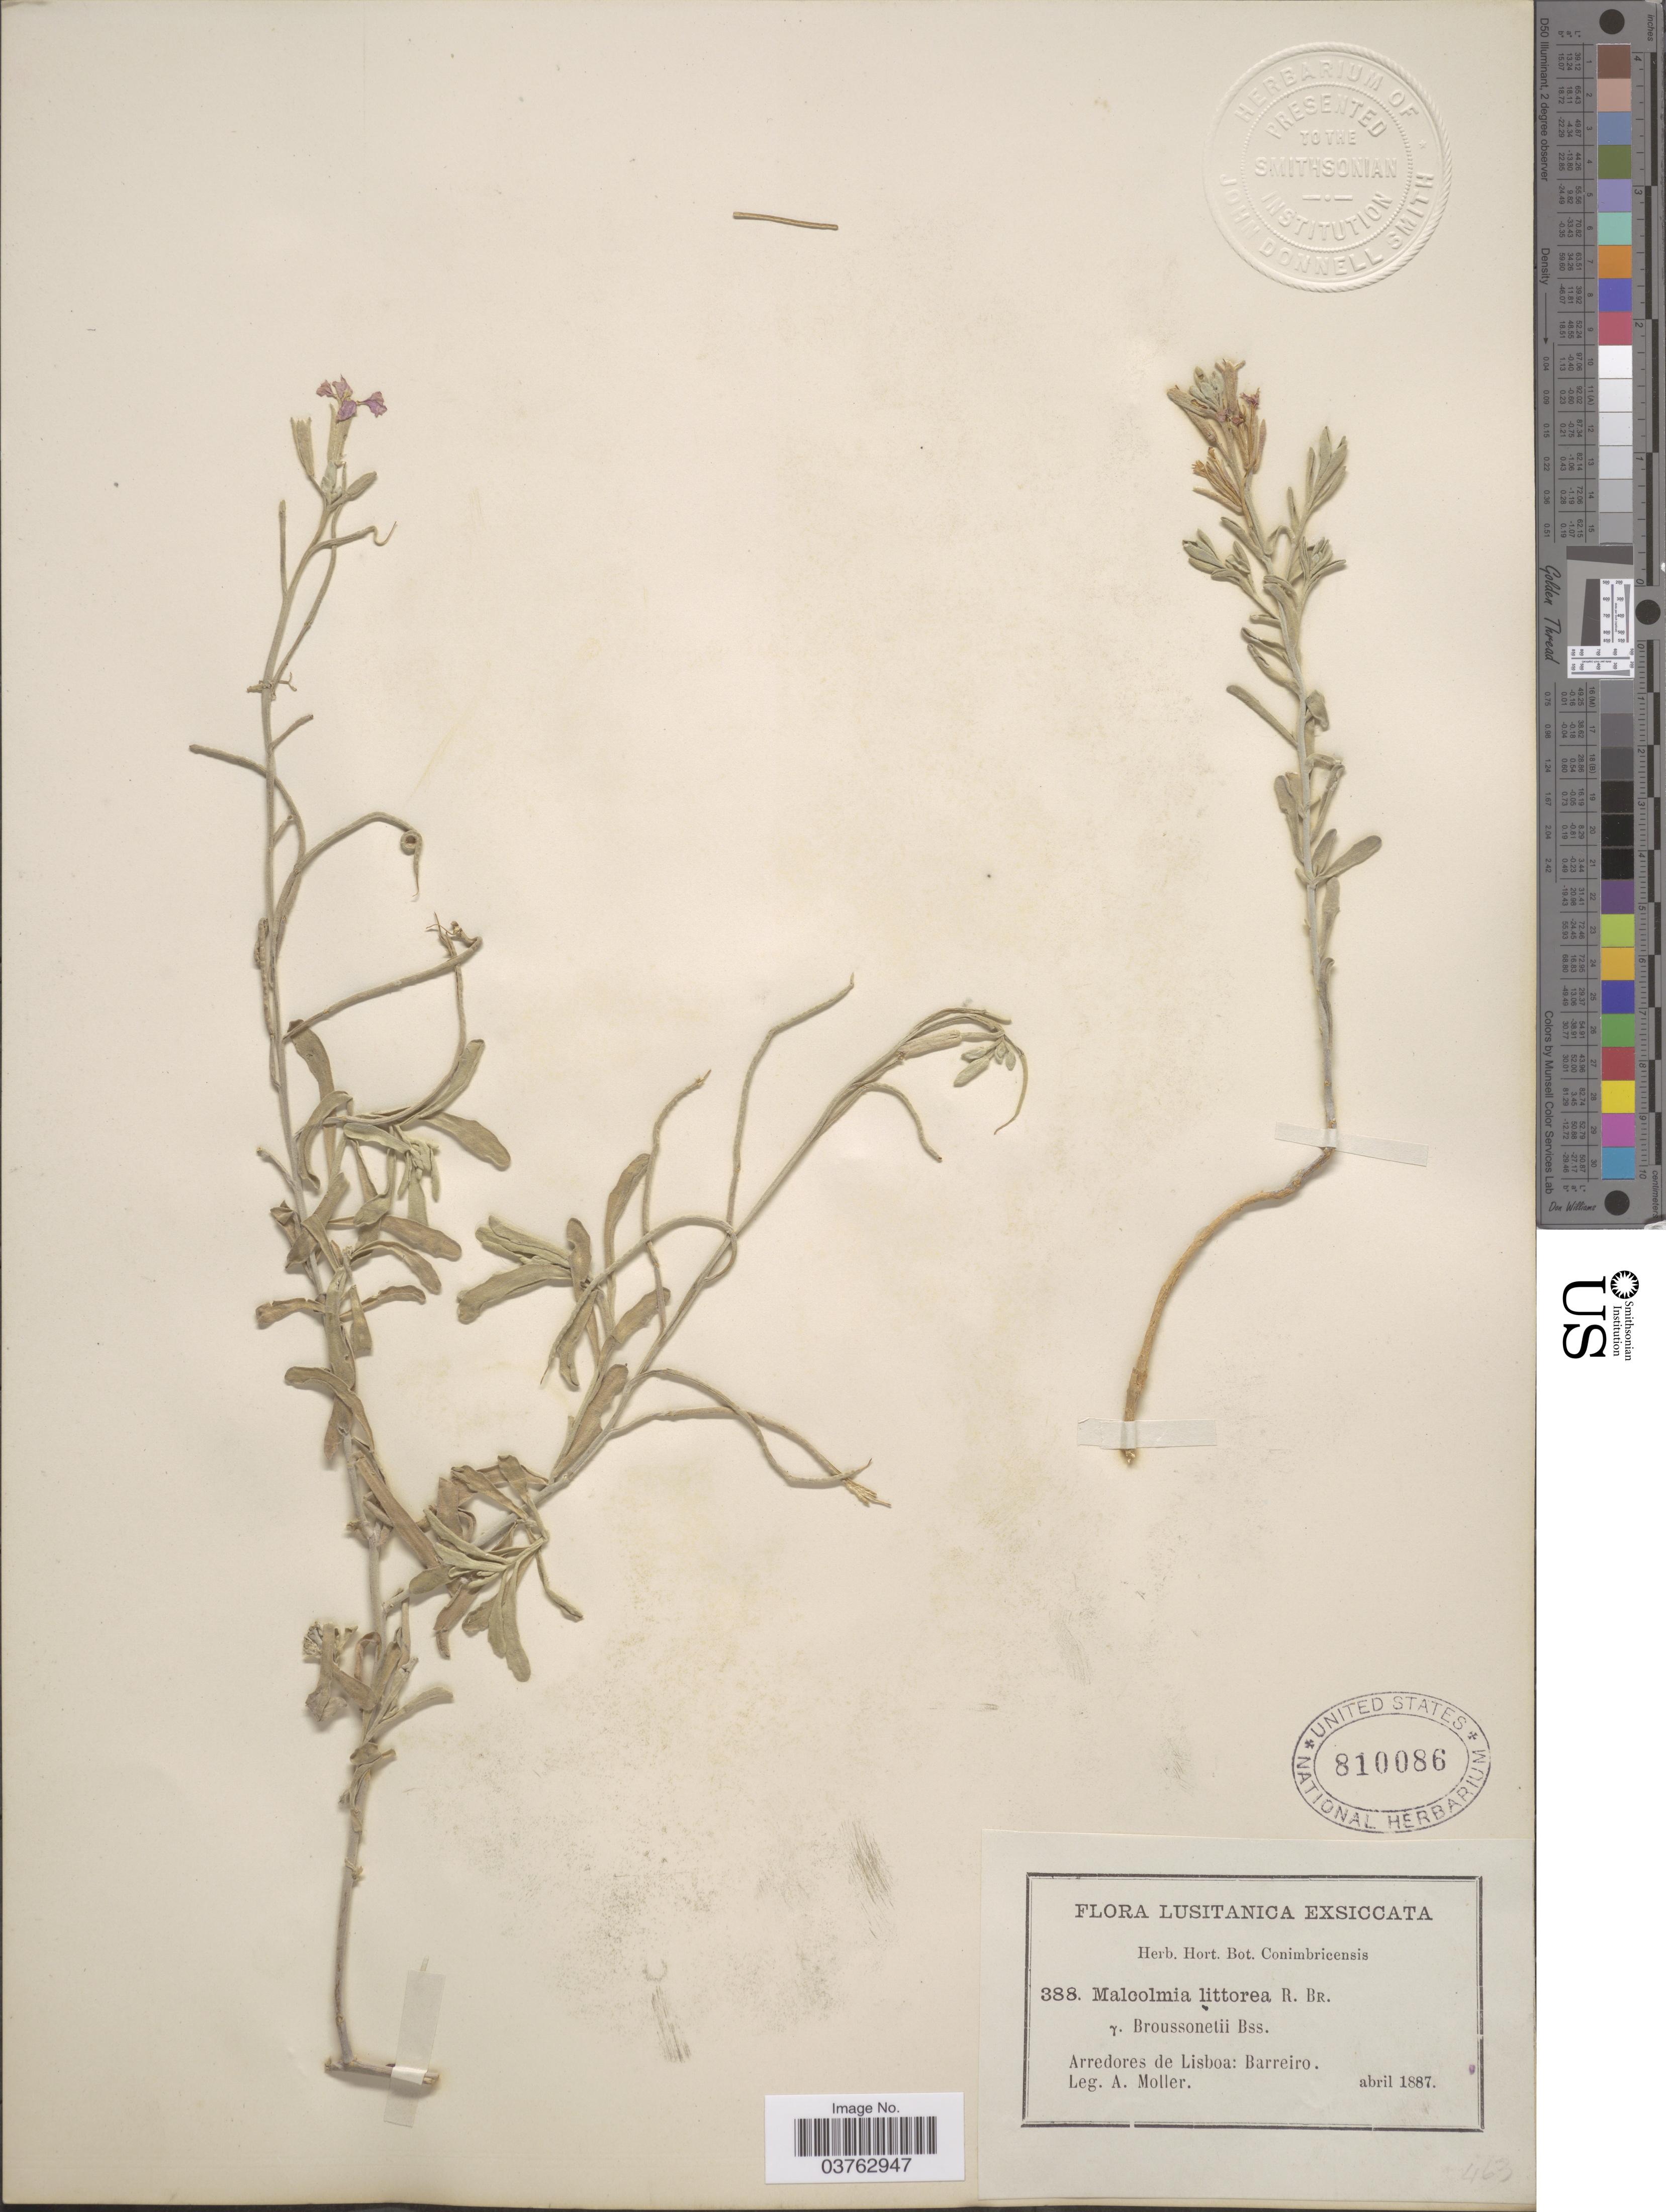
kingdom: Plantae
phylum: Tracheophyta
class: Magnoliopsida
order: Brassicales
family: Brassicaceae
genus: Malcolmia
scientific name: Malcolmia littorea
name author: (L.) W.T. Aiton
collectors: A. Moller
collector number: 388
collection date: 1887-04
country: Portugal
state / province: Lisboa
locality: Lusitanica. Arredores de Lisboa: Barreiro.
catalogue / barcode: US 810086